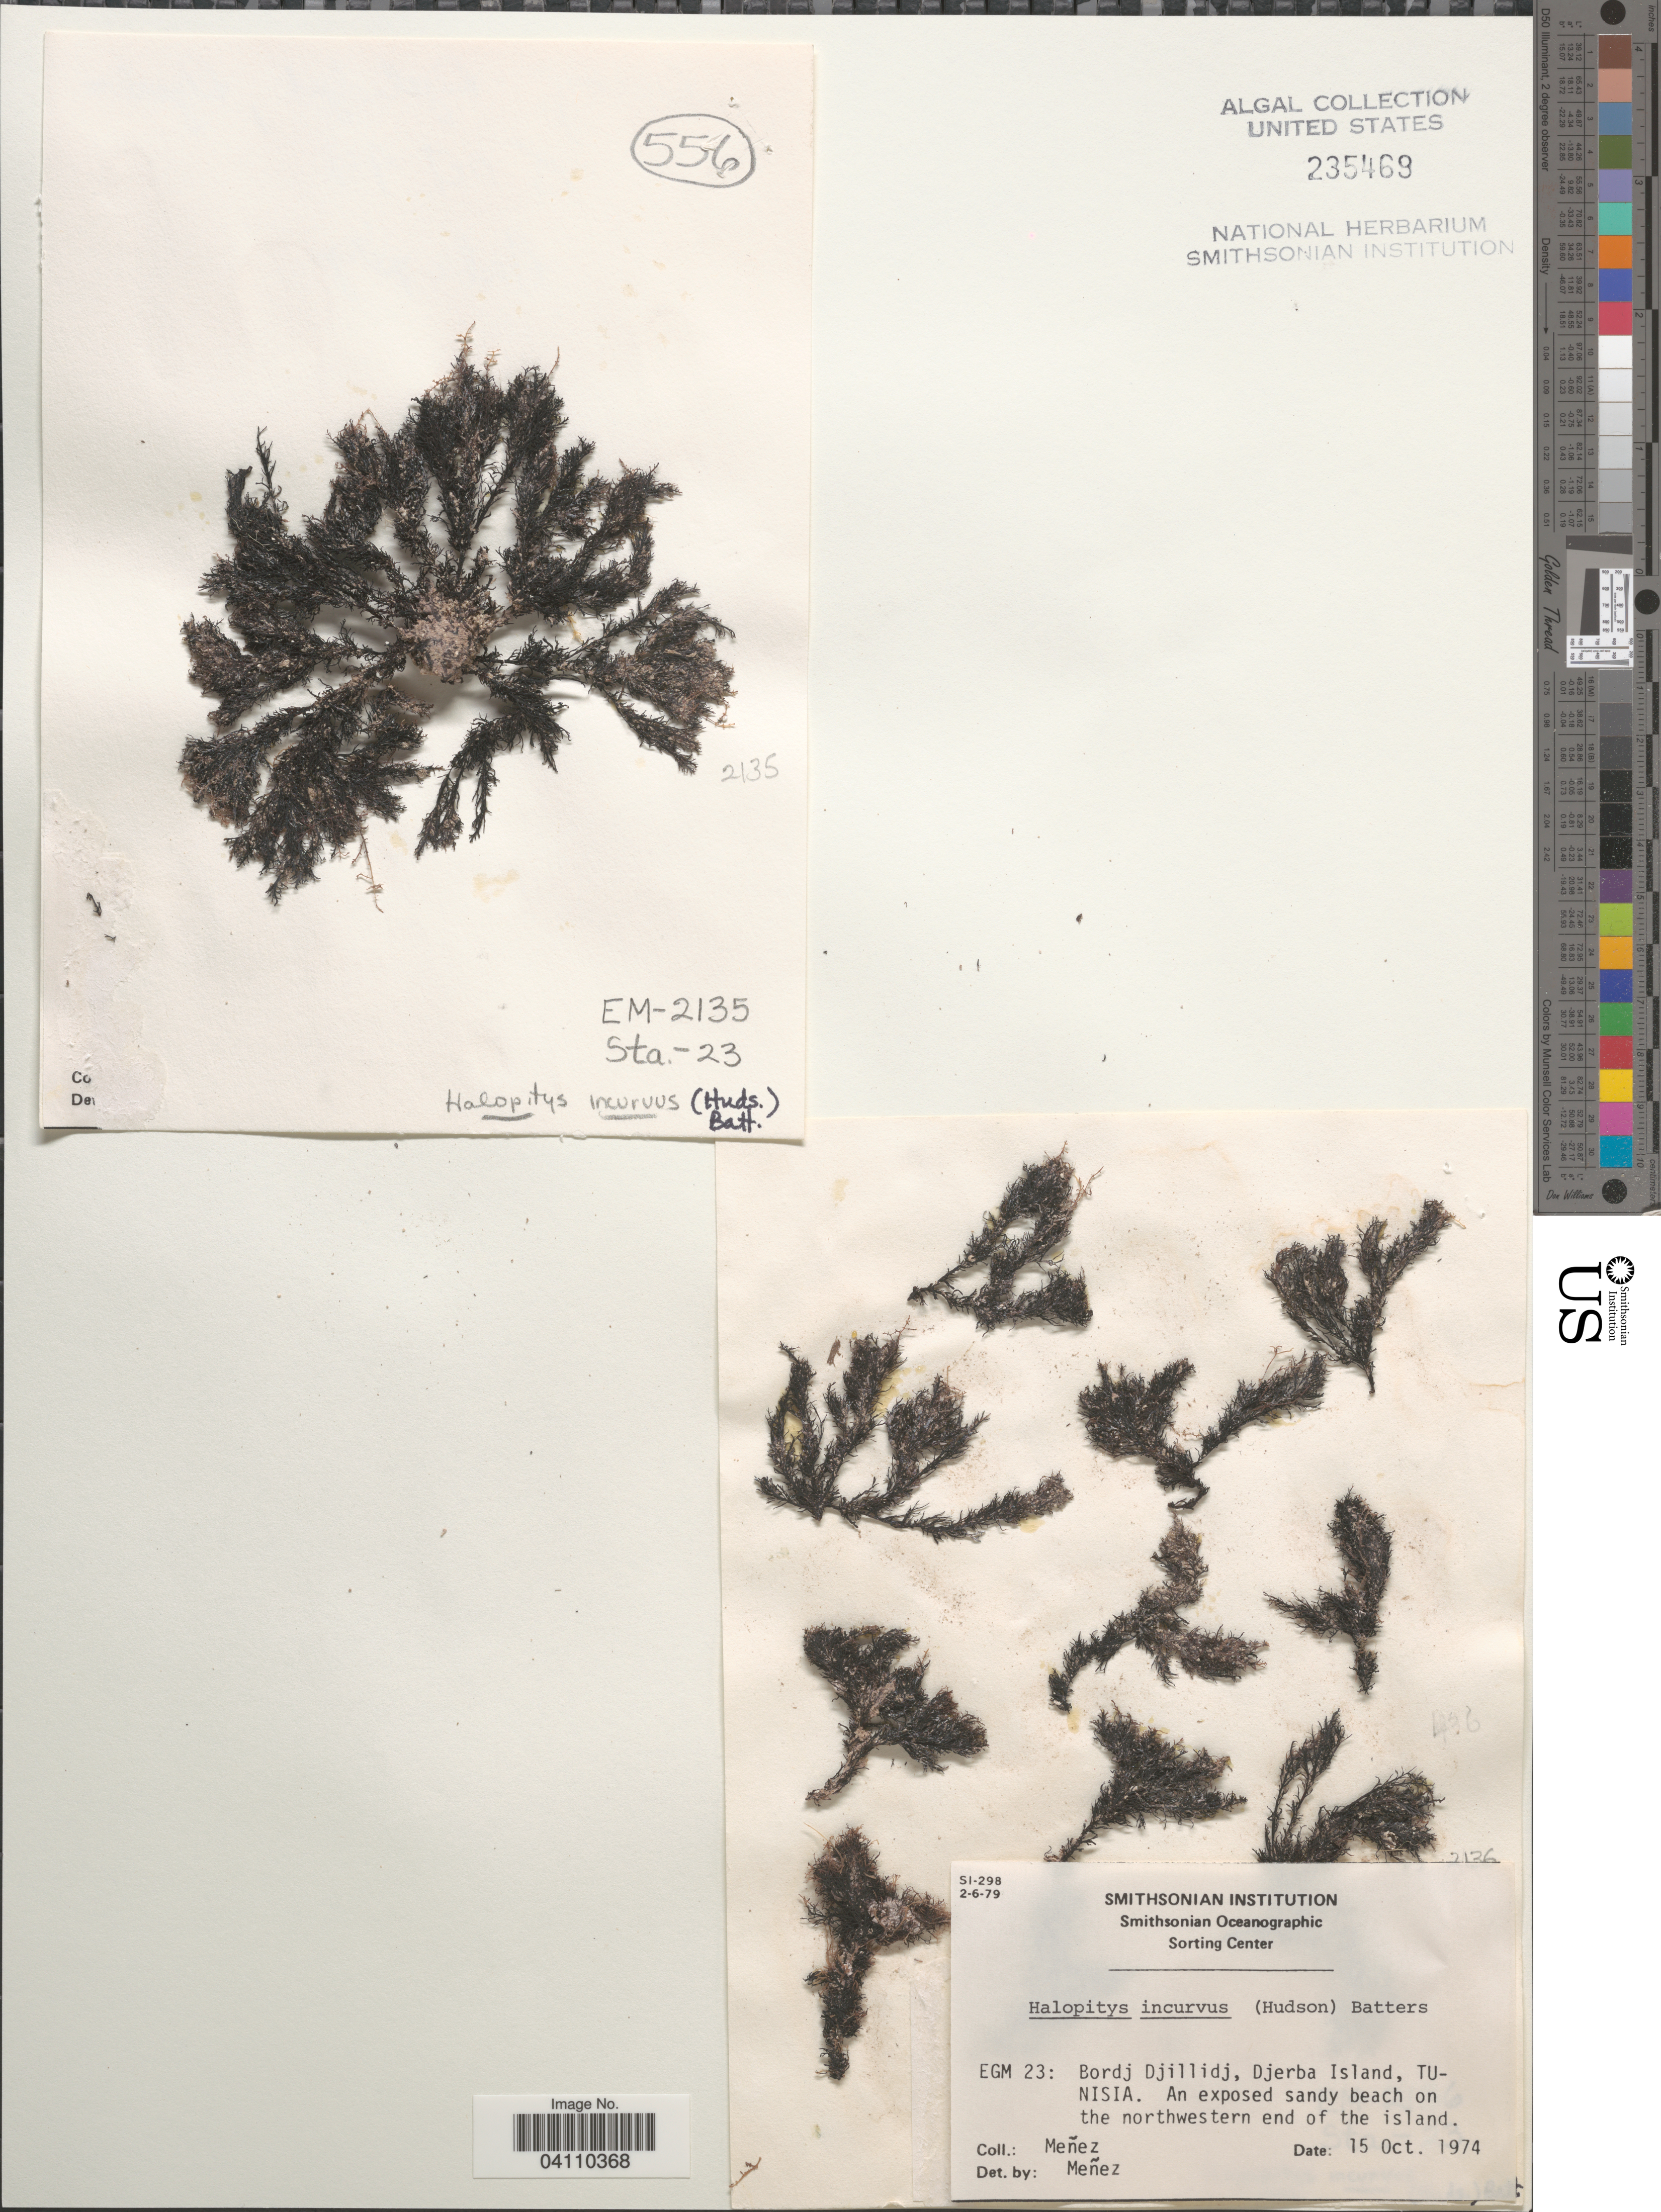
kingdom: Plantae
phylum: Rhodophyta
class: Florideophyceae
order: Ceramiales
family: Rhodomelaceae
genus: Halopithys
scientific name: Halopithys incurvus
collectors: Menez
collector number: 2135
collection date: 1974-10-15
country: Tunisia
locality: EGM 23: Bordj Djillidj, Djerba Island. Beach on the northwestern end of the island.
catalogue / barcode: US 235469